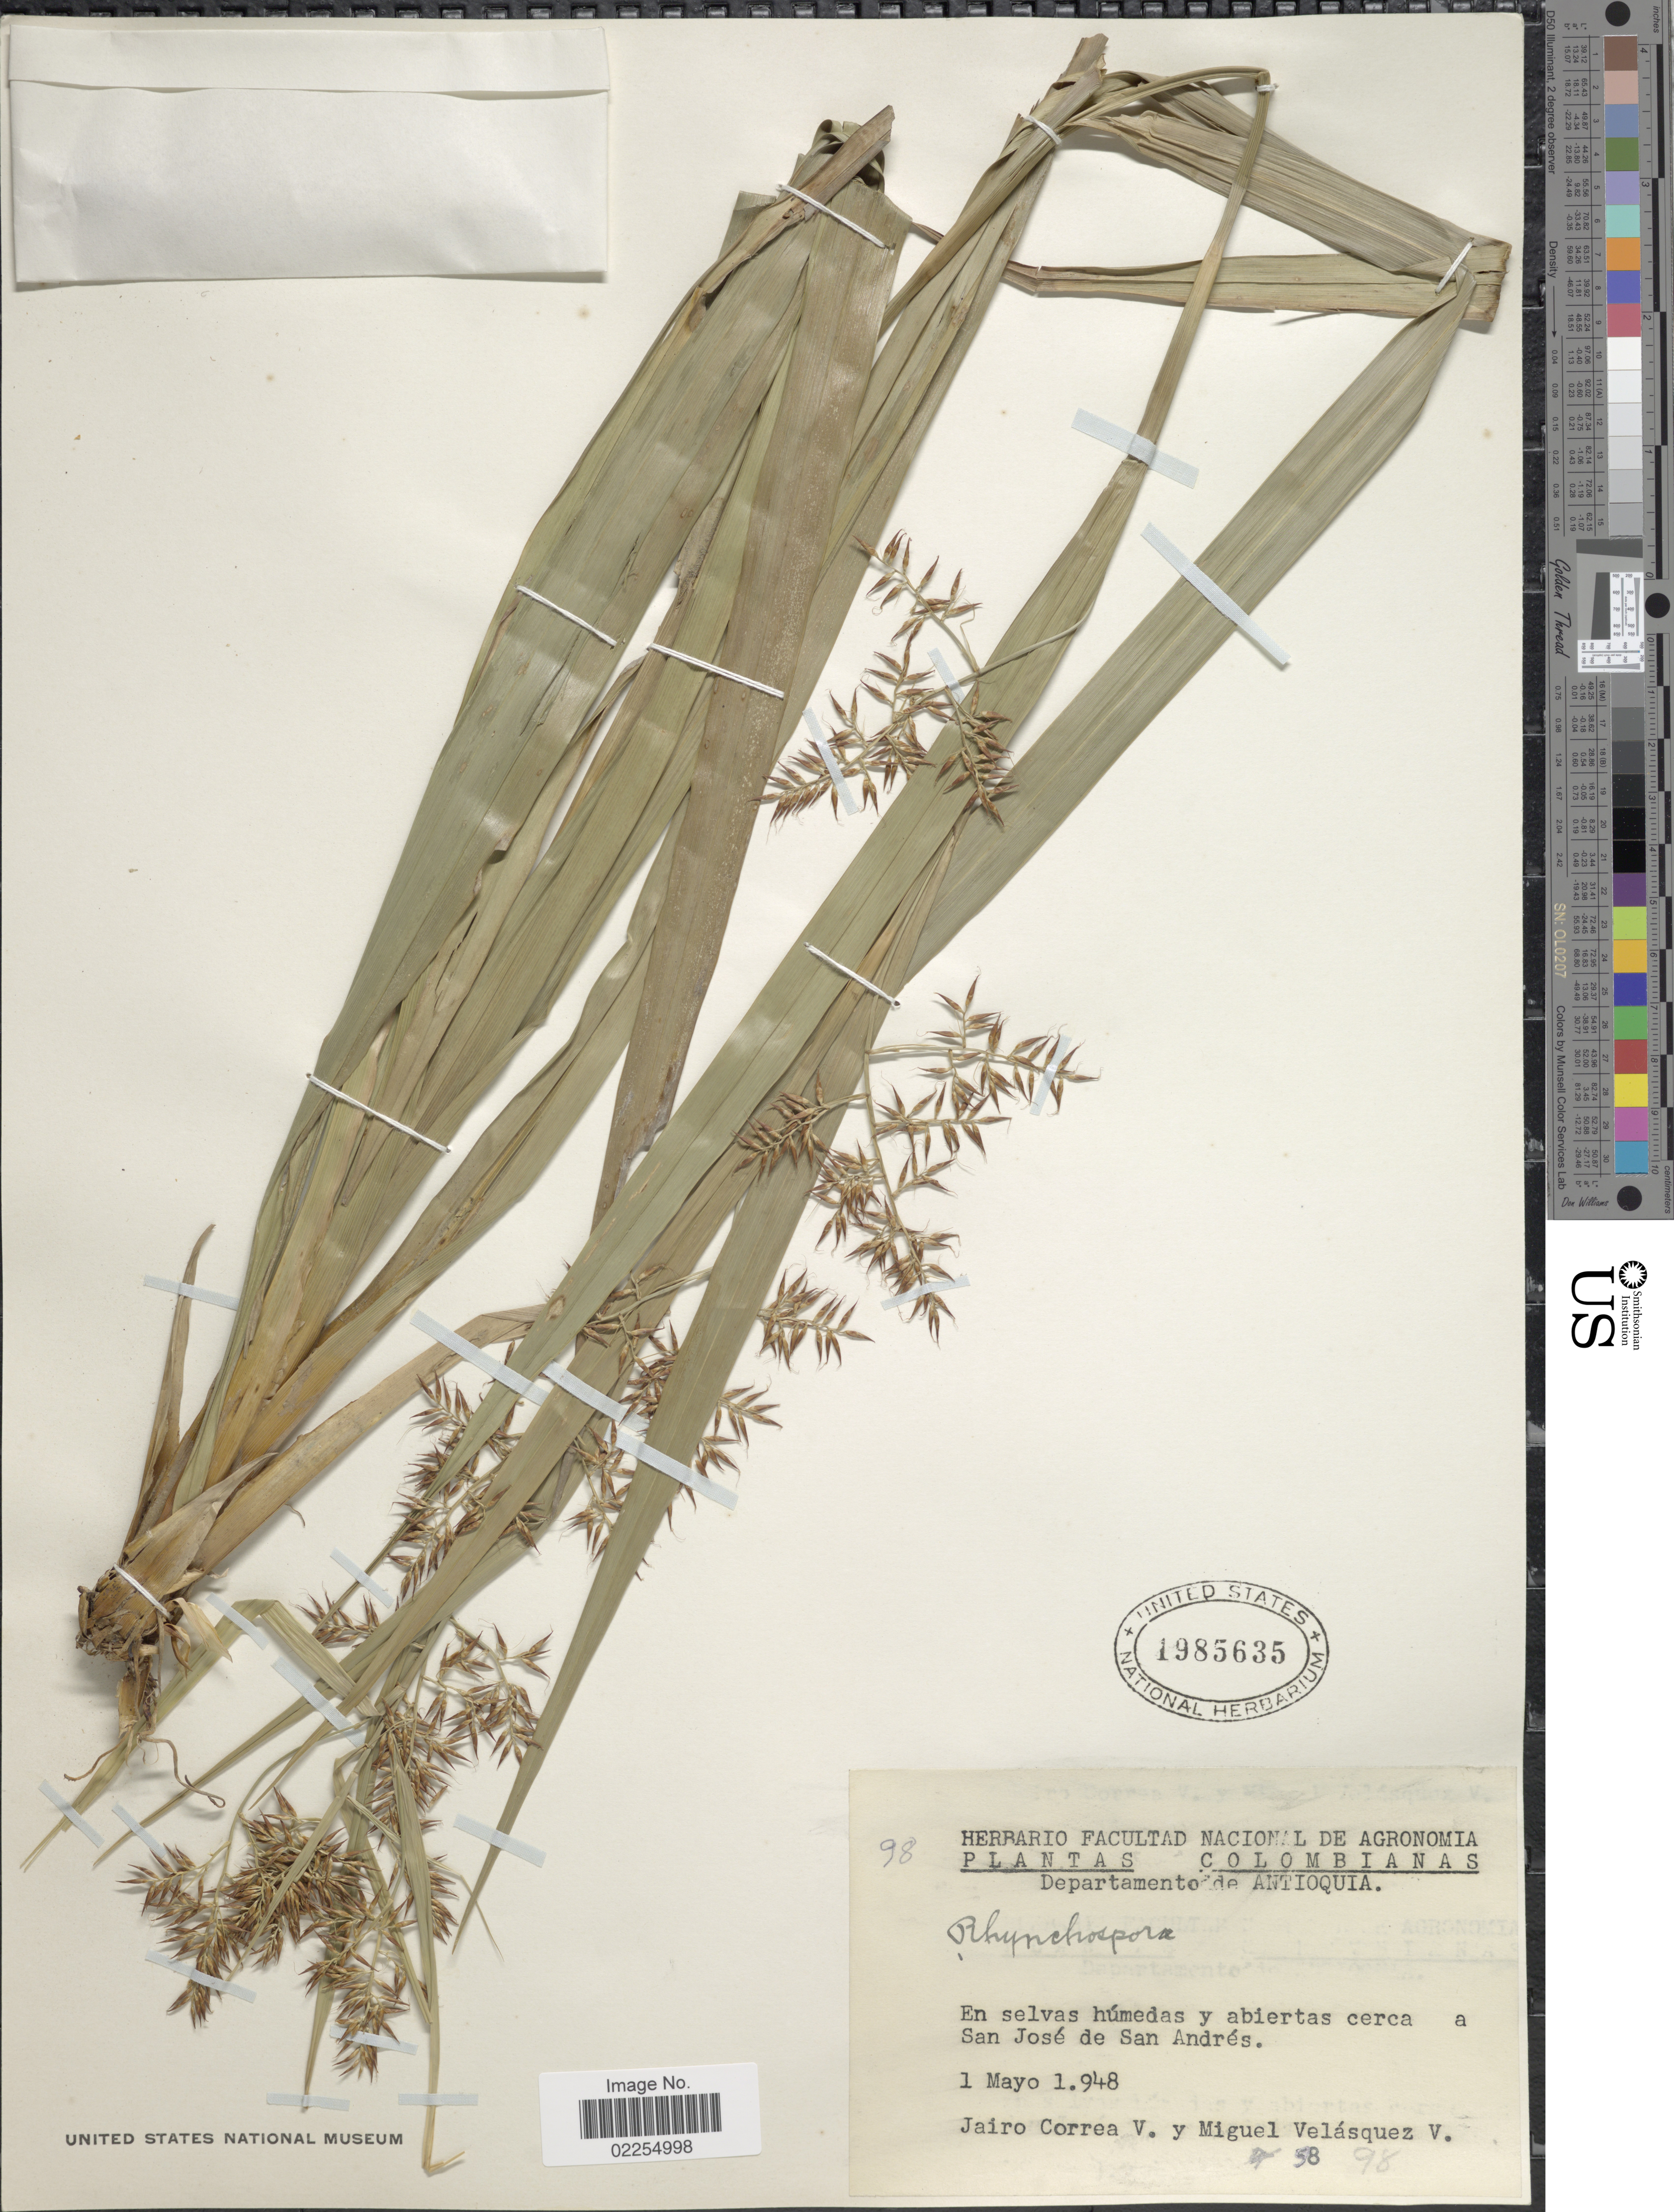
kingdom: Plantae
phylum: Tracheophyta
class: Liliopsida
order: Poales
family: Cyperaceae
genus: Rhynchospora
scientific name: Rhynchospora immensa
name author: Kük.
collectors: J. Correa V. & M. Velasquez V.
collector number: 58?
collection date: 1948-05-01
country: Colombia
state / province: Antioquia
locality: En selvas humedas y abiertas cerca a San Jose de San Andres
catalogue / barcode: US 1985635